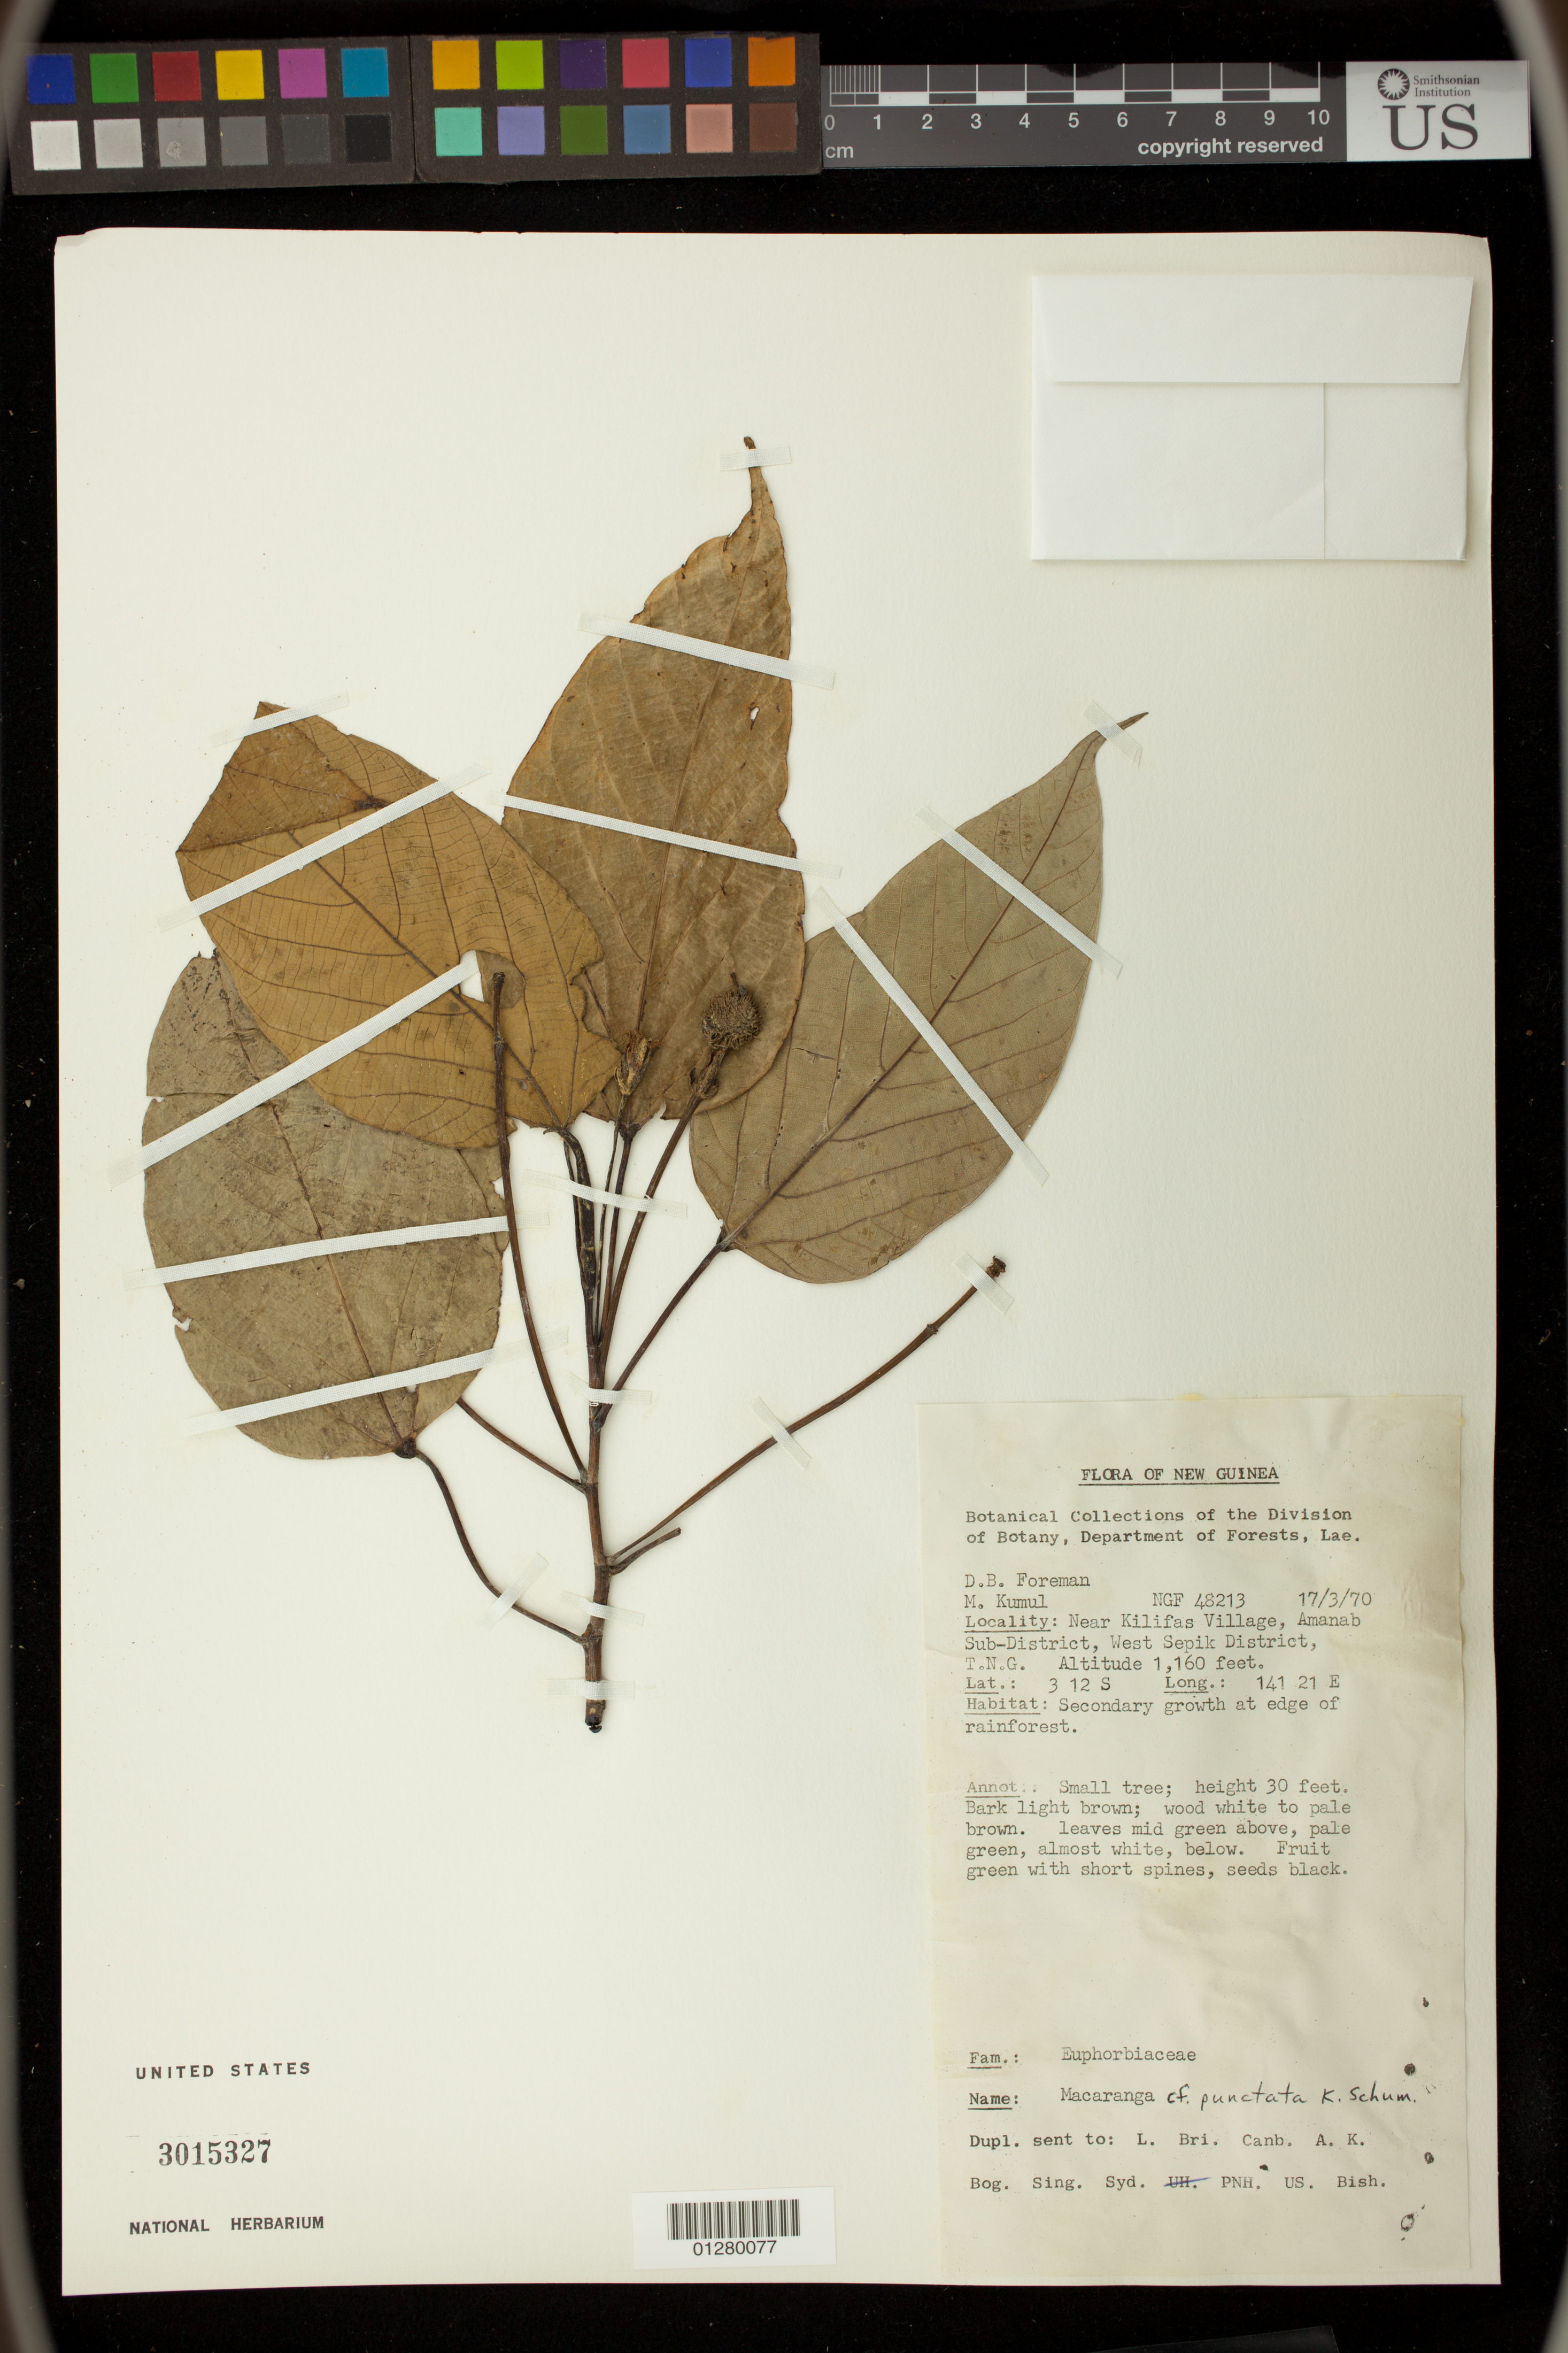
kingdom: Plantae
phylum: Tracheophyta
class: Magnoliopsida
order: Malpighiales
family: Euphorbiaceae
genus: Macaranga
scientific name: Macaranga punctata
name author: K. Schum.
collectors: D. Foreman & M. Kumul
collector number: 48213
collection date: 1970-03-17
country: Papua New Guinea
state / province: Sandaun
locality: Near Kilifas Village, Amanab Sub-district, West Sepik District, TNG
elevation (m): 354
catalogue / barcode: US 3015327